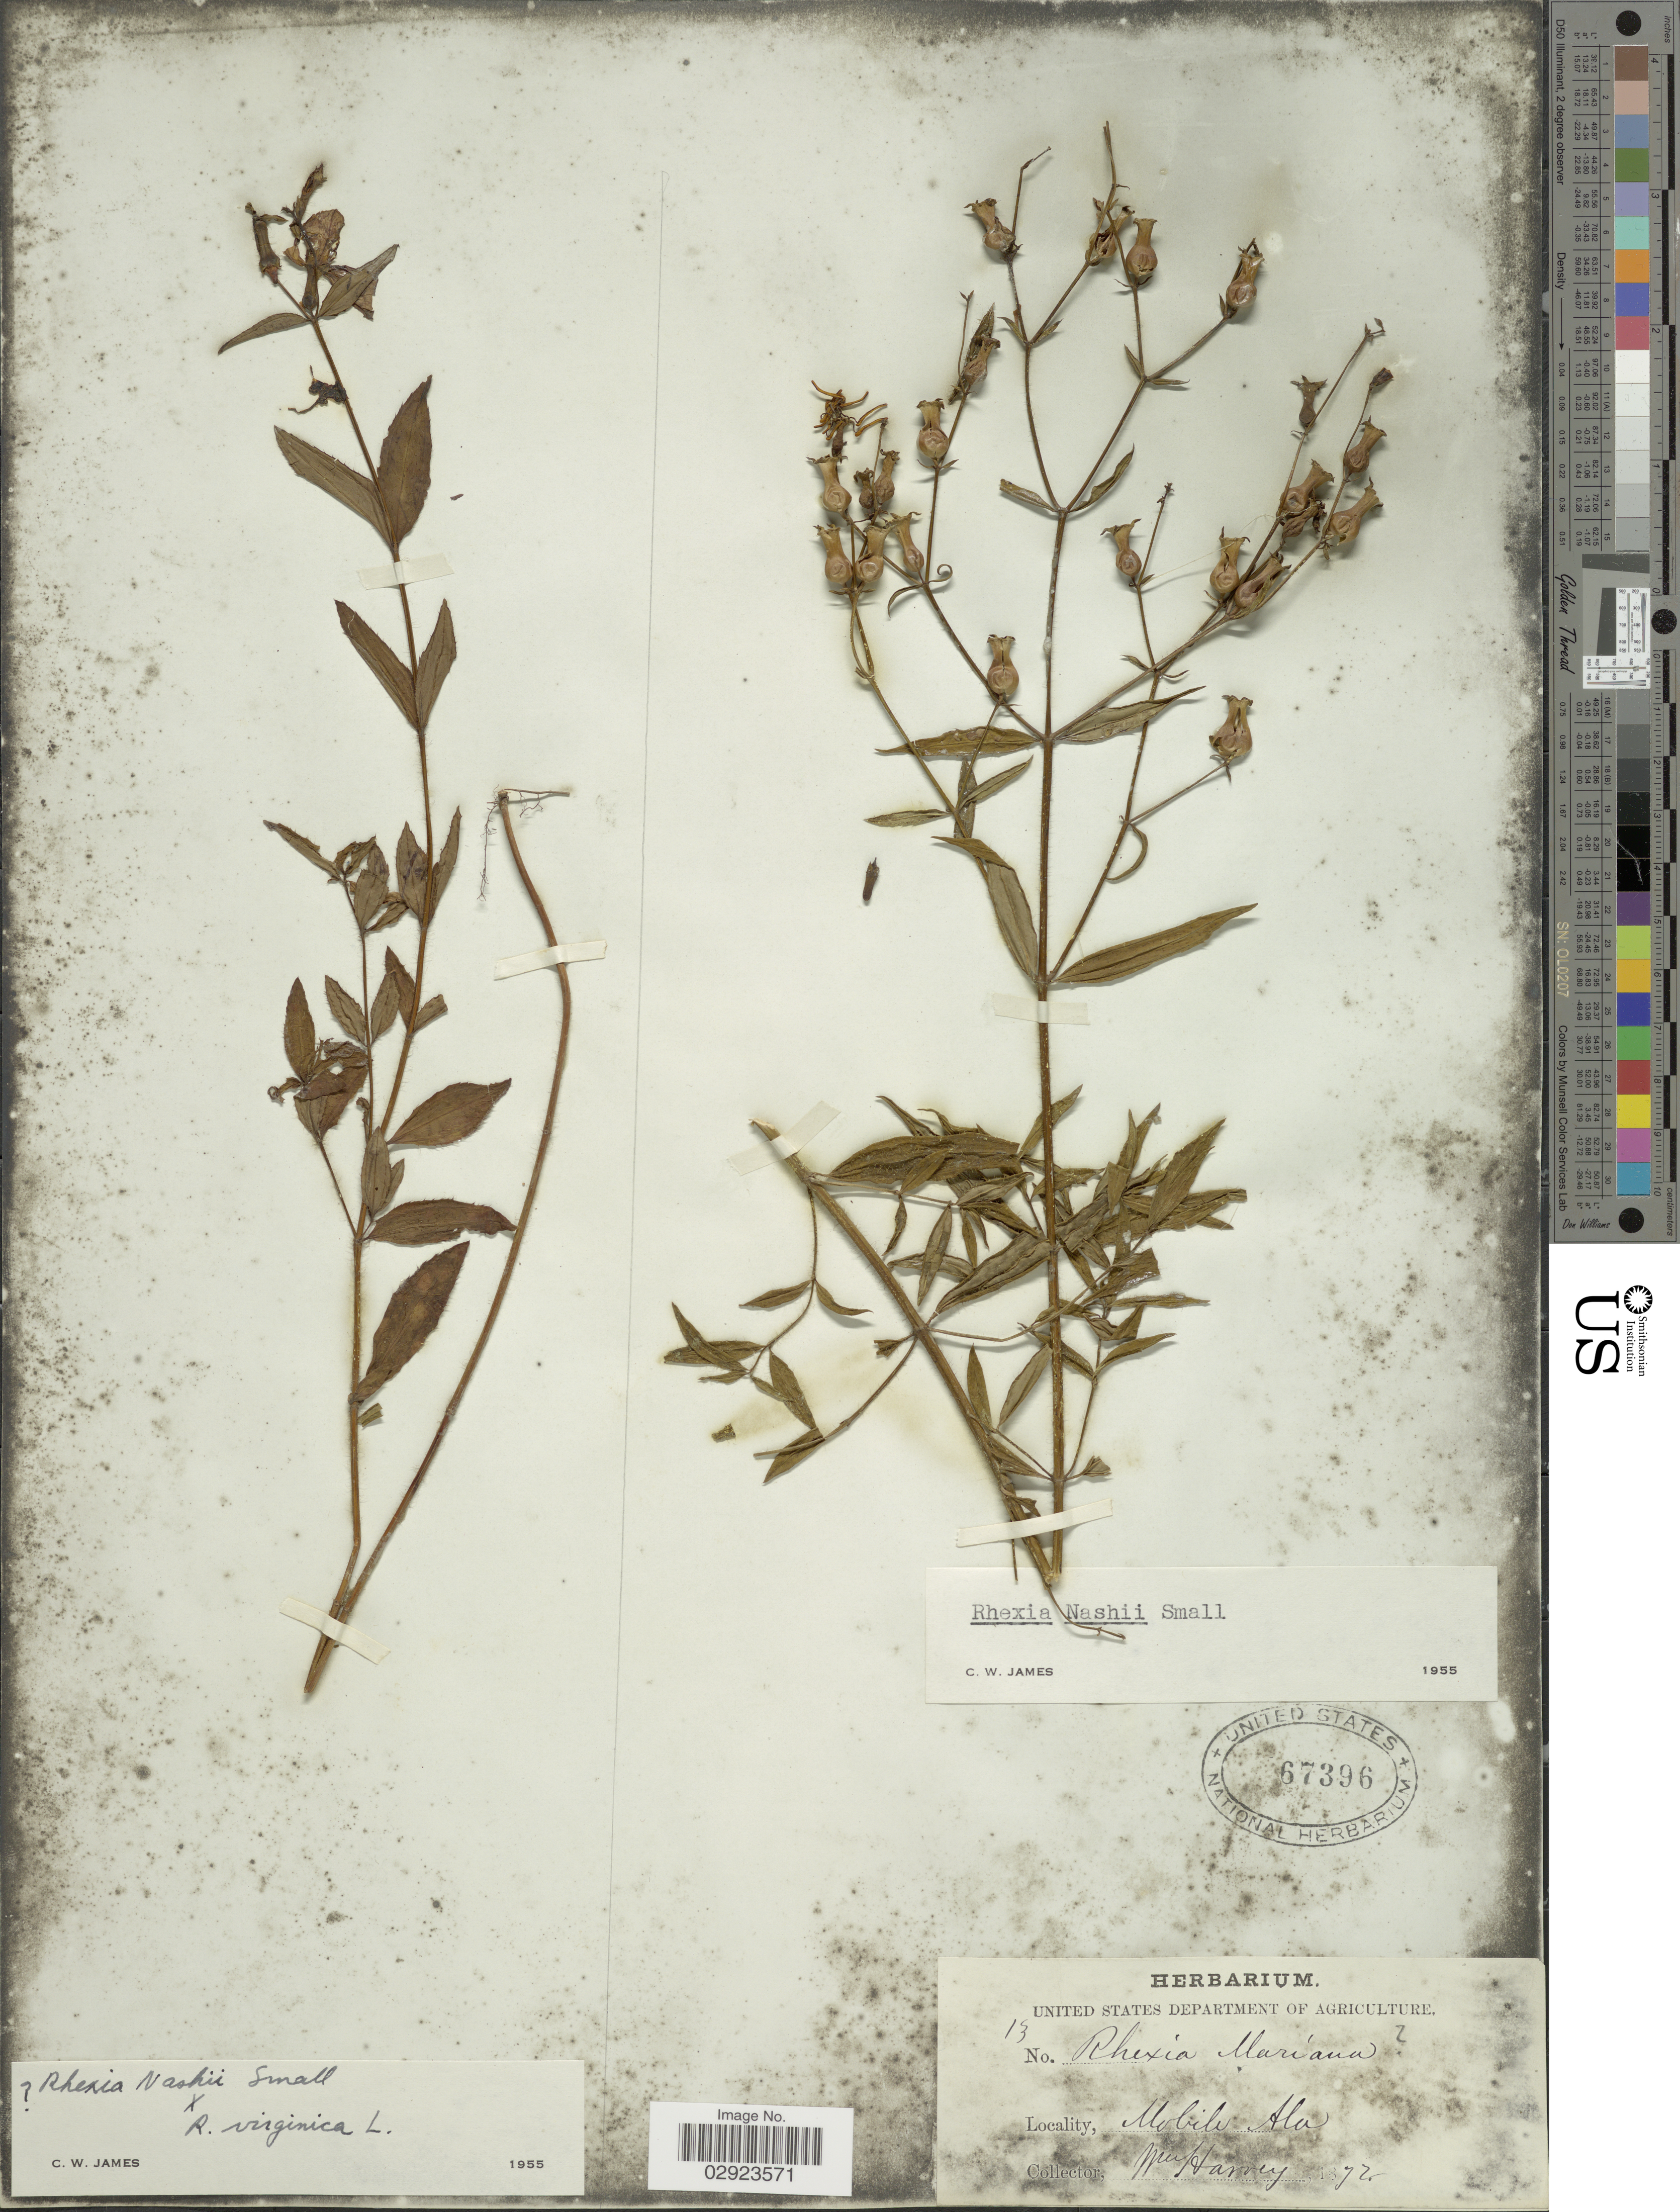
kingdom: Plantae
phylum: Tracheophyta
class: Magnoliopsida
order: Myrtales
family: Melastomataceae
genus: Rhexia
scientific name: Rhexia nashii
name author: Small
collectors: W. Harvey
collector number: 13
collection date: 1872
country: United States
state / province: Alabama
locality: Mobile.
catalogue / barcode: US 67396